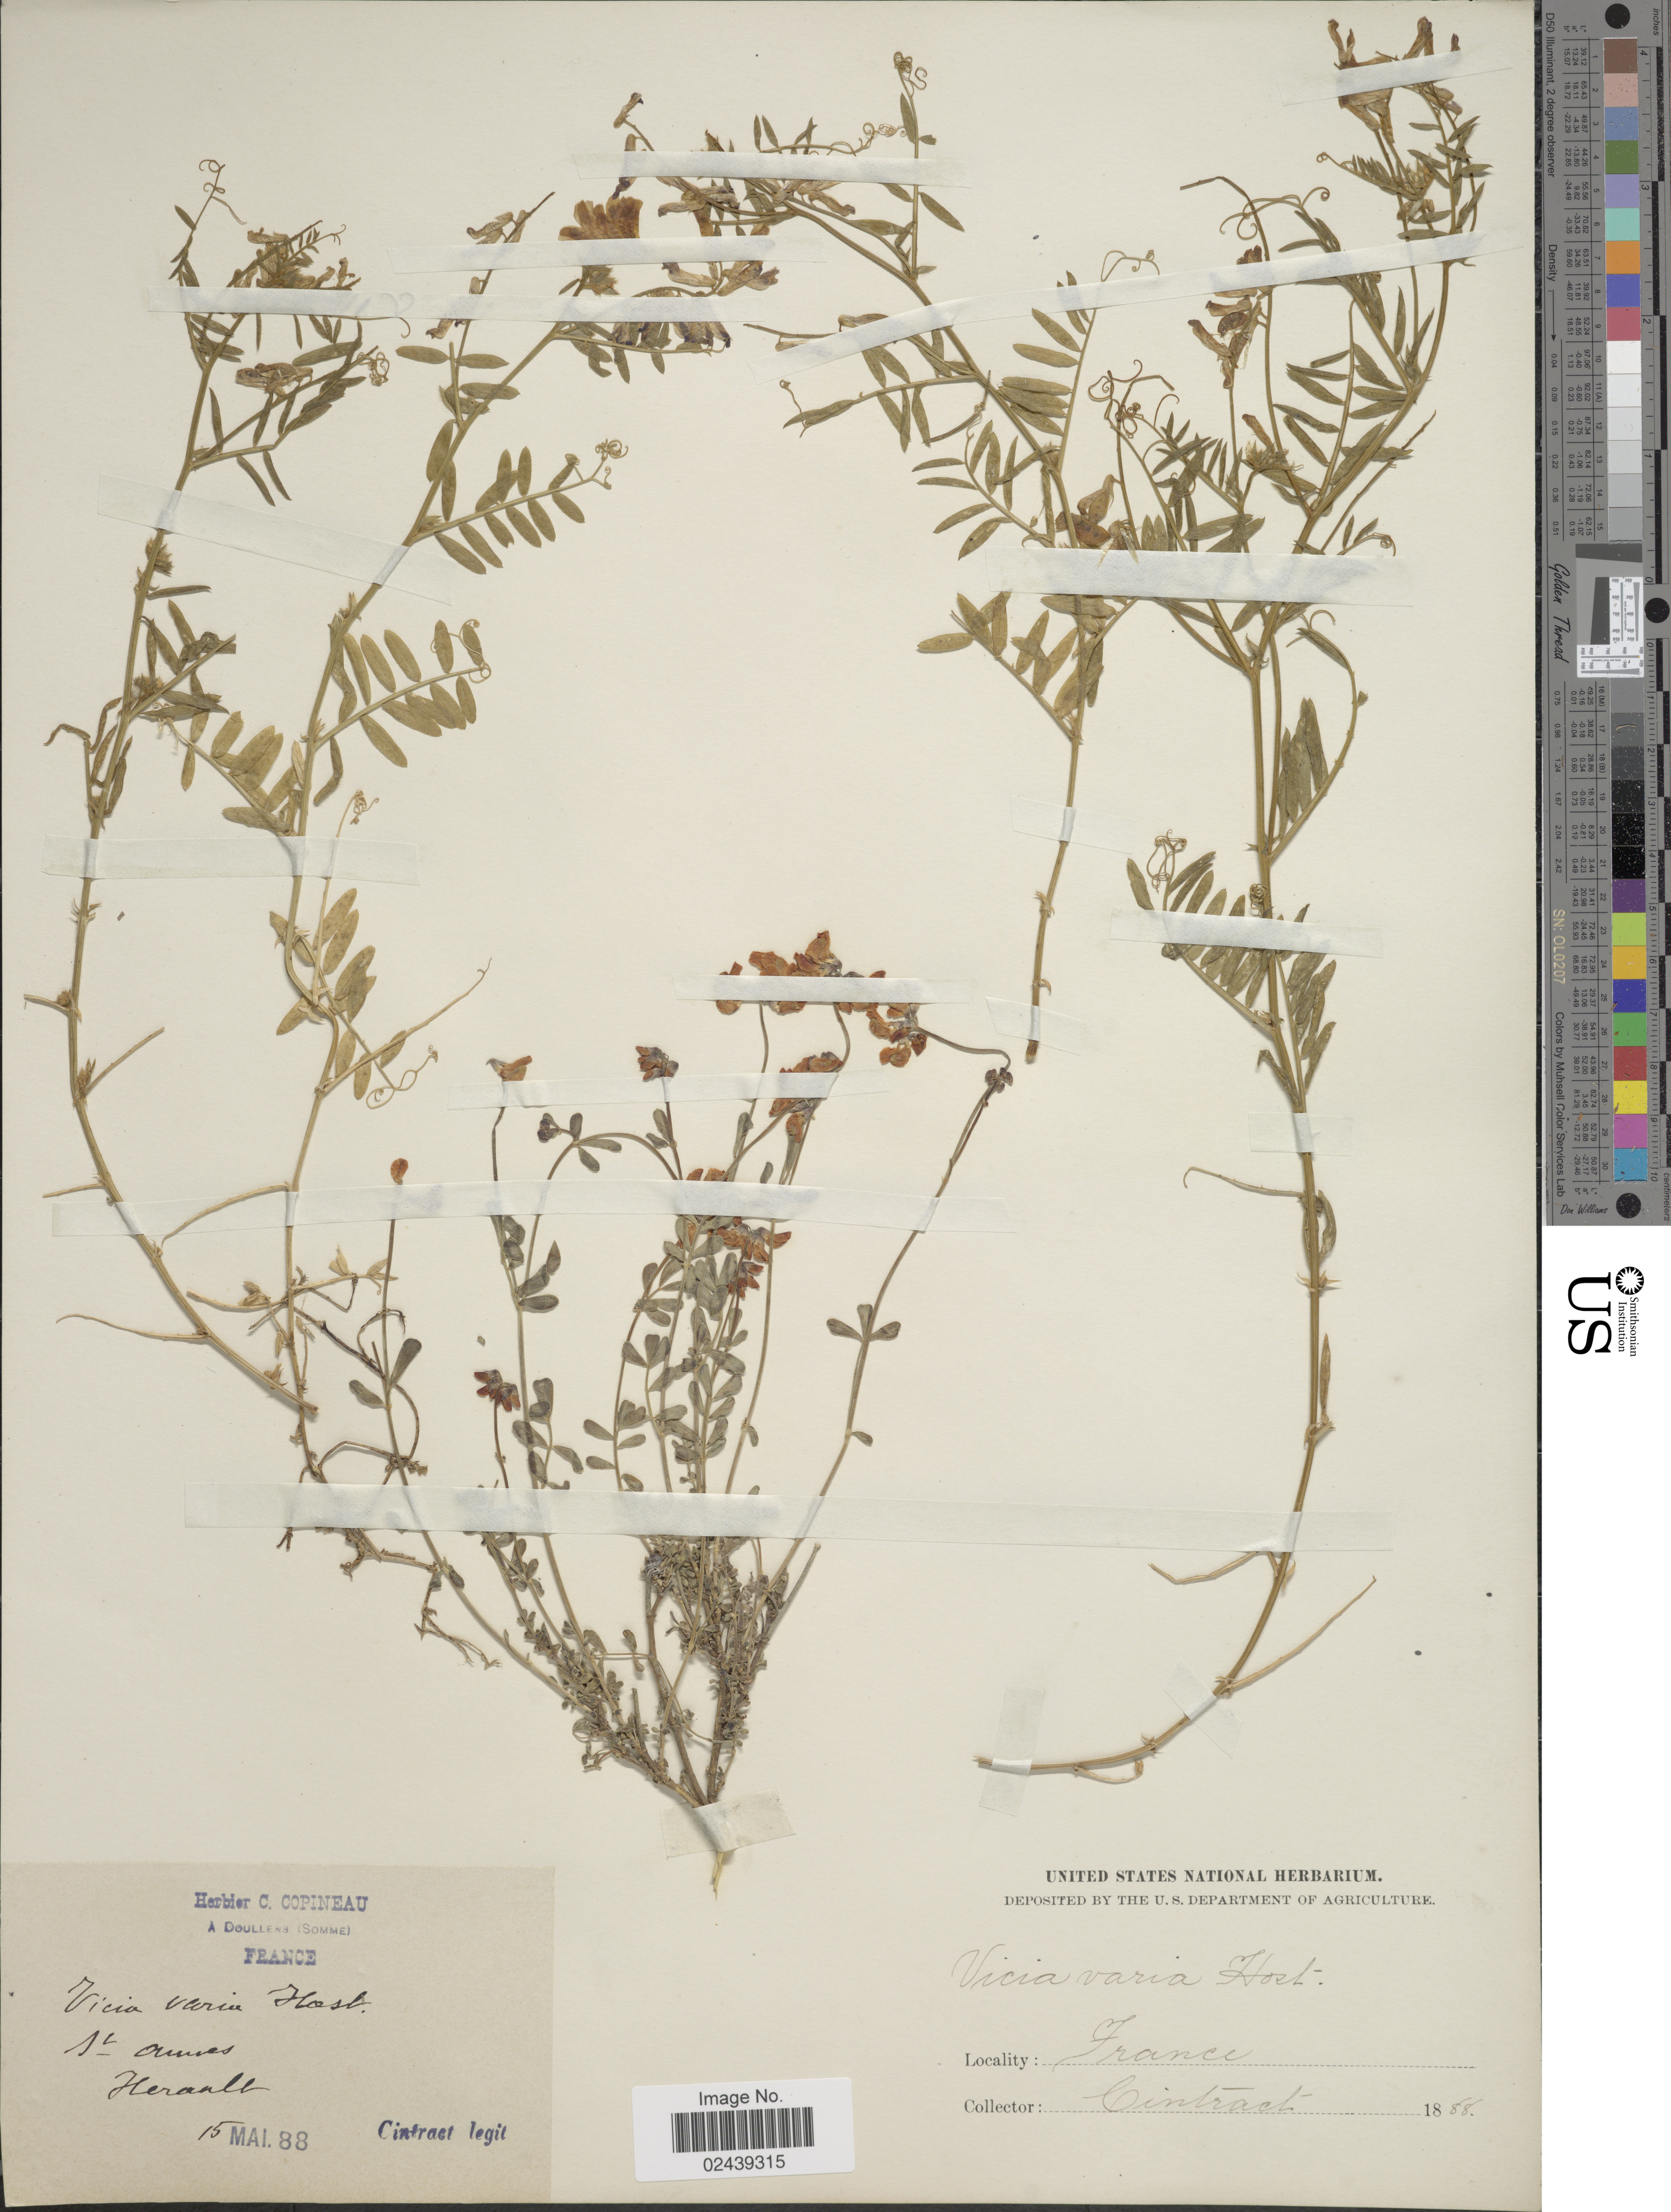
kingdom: Plantae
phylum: Tracheophyta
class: Magnoliopsida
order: Fabales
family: Fabaceae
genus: Vicia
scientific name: Vicia varia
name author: Host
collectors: Cintract, --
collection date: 1888-05-15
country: France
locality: St. Aimes, Herault